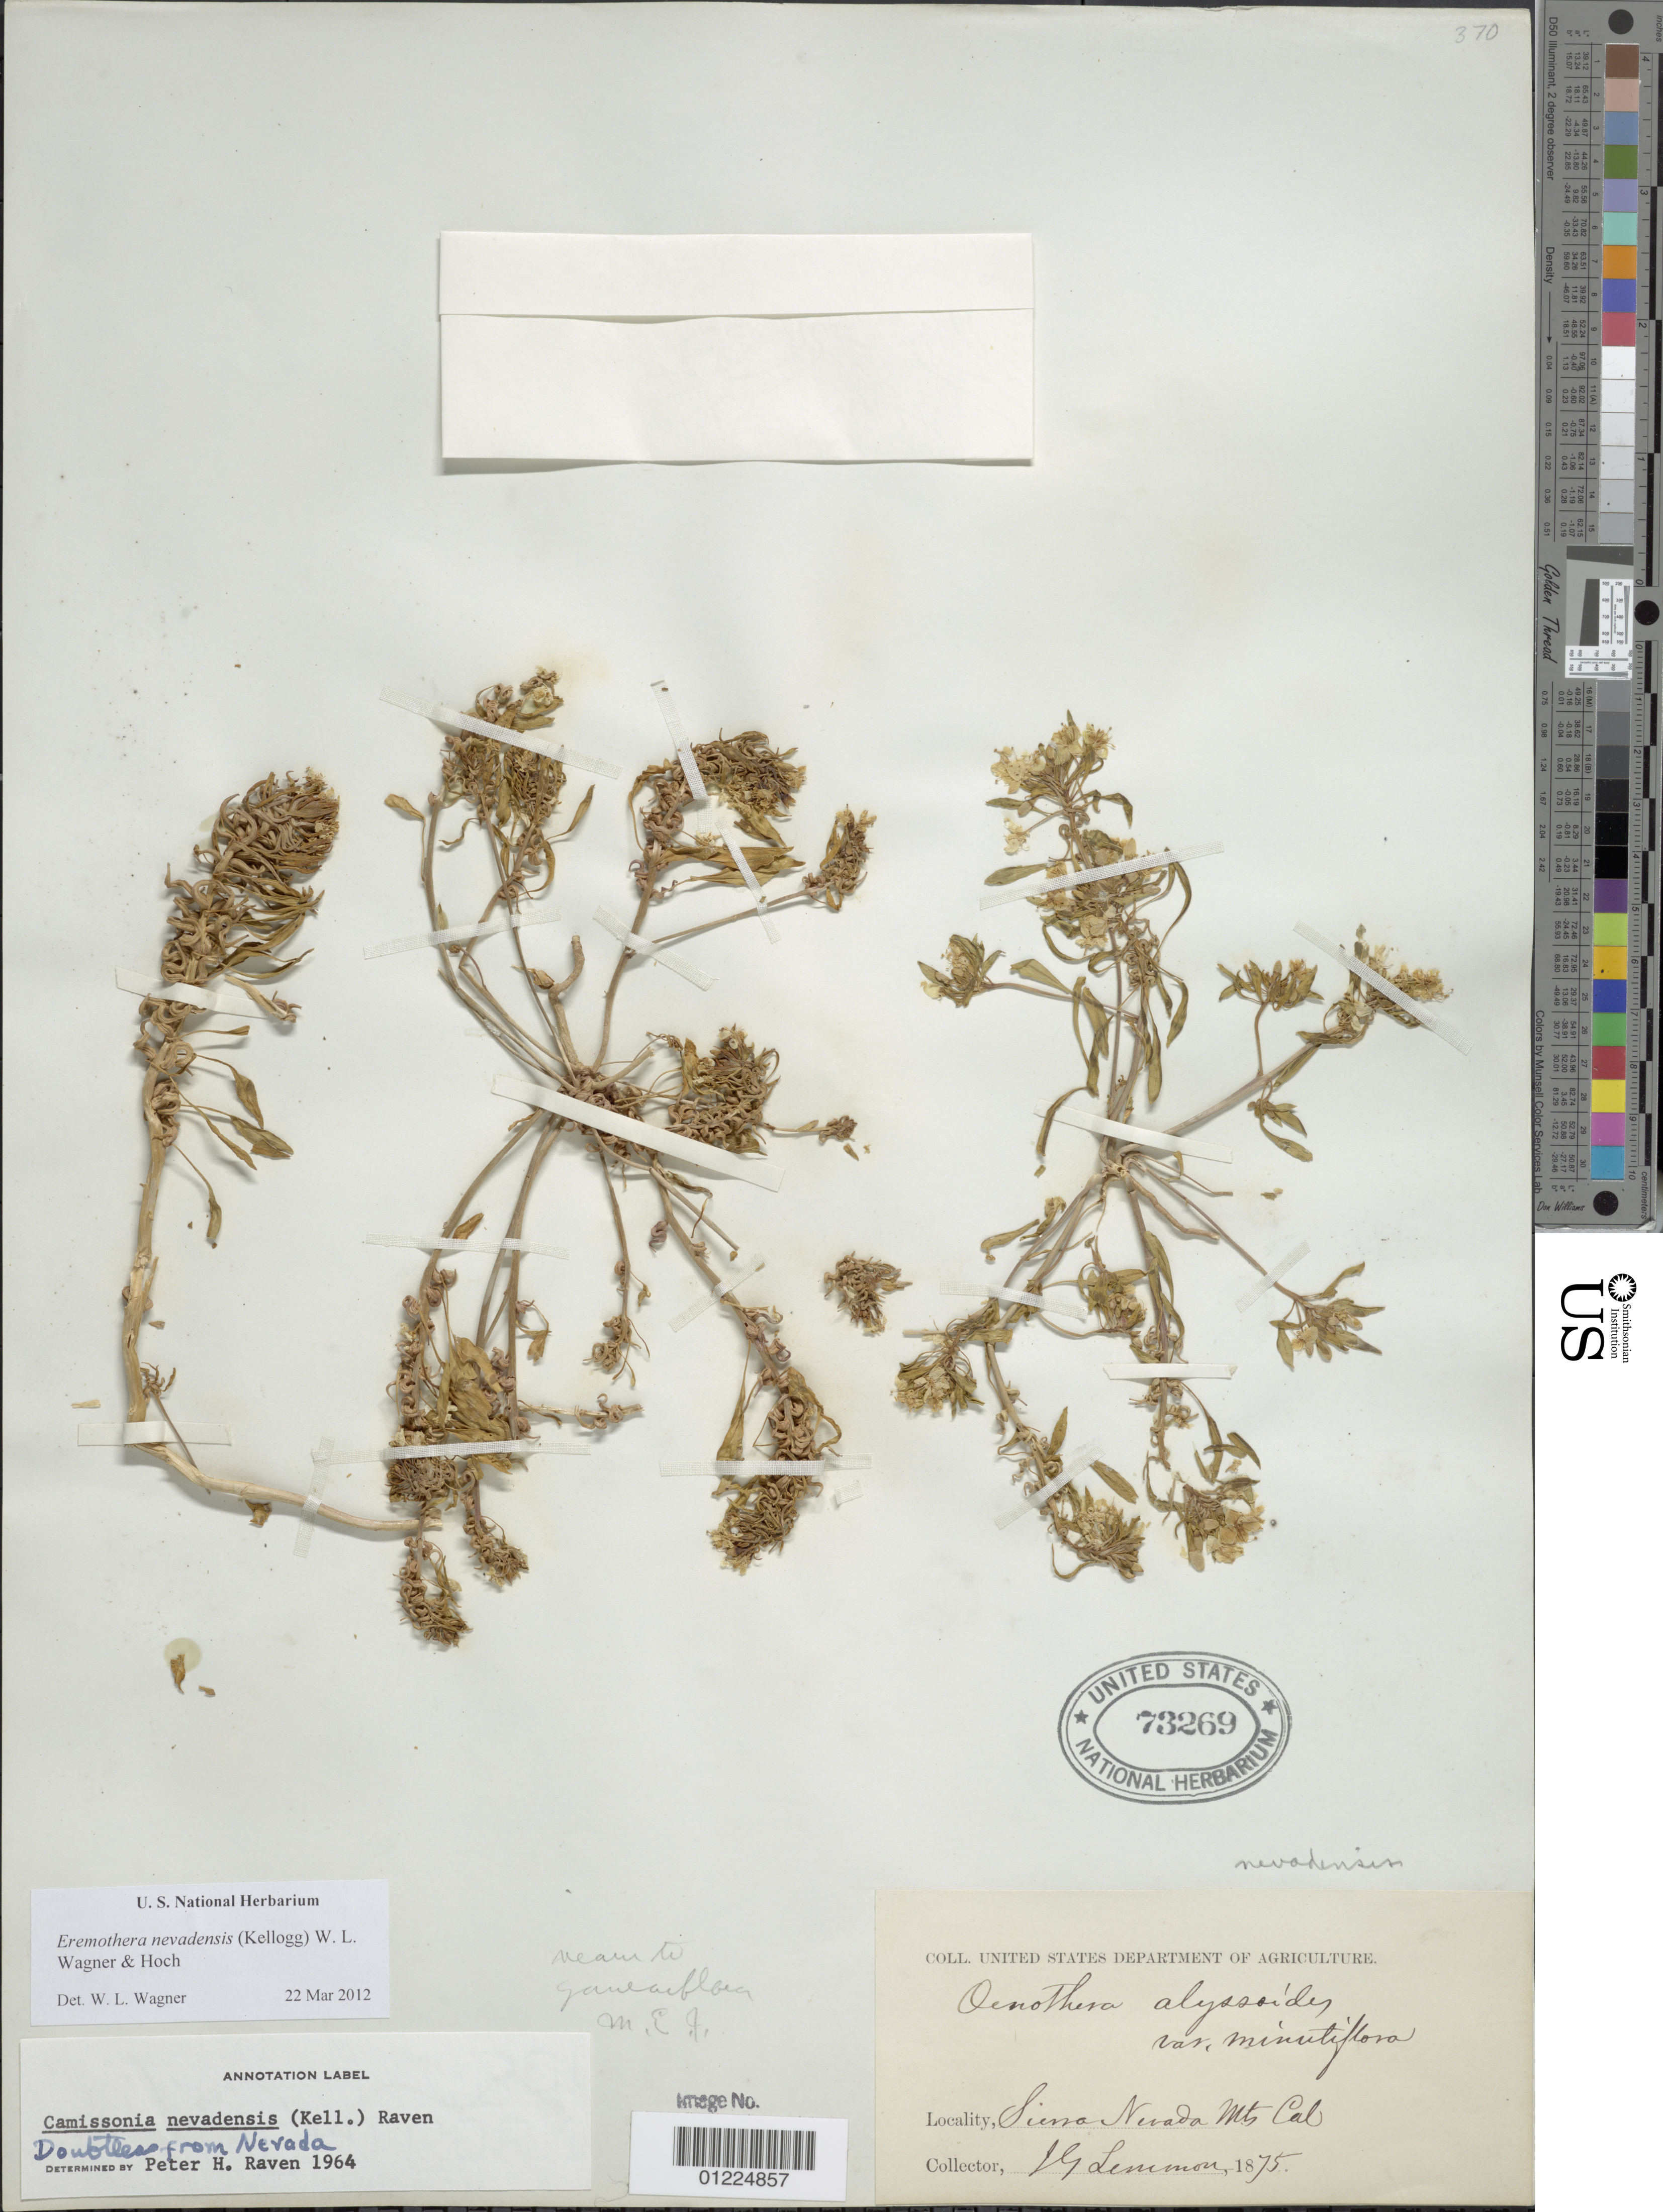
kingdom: Plantae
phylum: Tracheophyta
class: Magnoliopsida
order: Myrtales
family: Onagraceae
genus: Eremothera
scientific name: Eremothera nevadensis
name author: (Kellogg) W.L. Wagner & Hoch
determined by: Wagner, W. L., (BOT), Smithsonian Institution - National Museum of Natural History (UNITED STATES)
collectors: J. G. Lemmon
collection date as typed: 1875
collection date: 1875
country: United States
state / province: California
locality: Sierra Nevada Mtns.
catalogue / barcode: US 73269